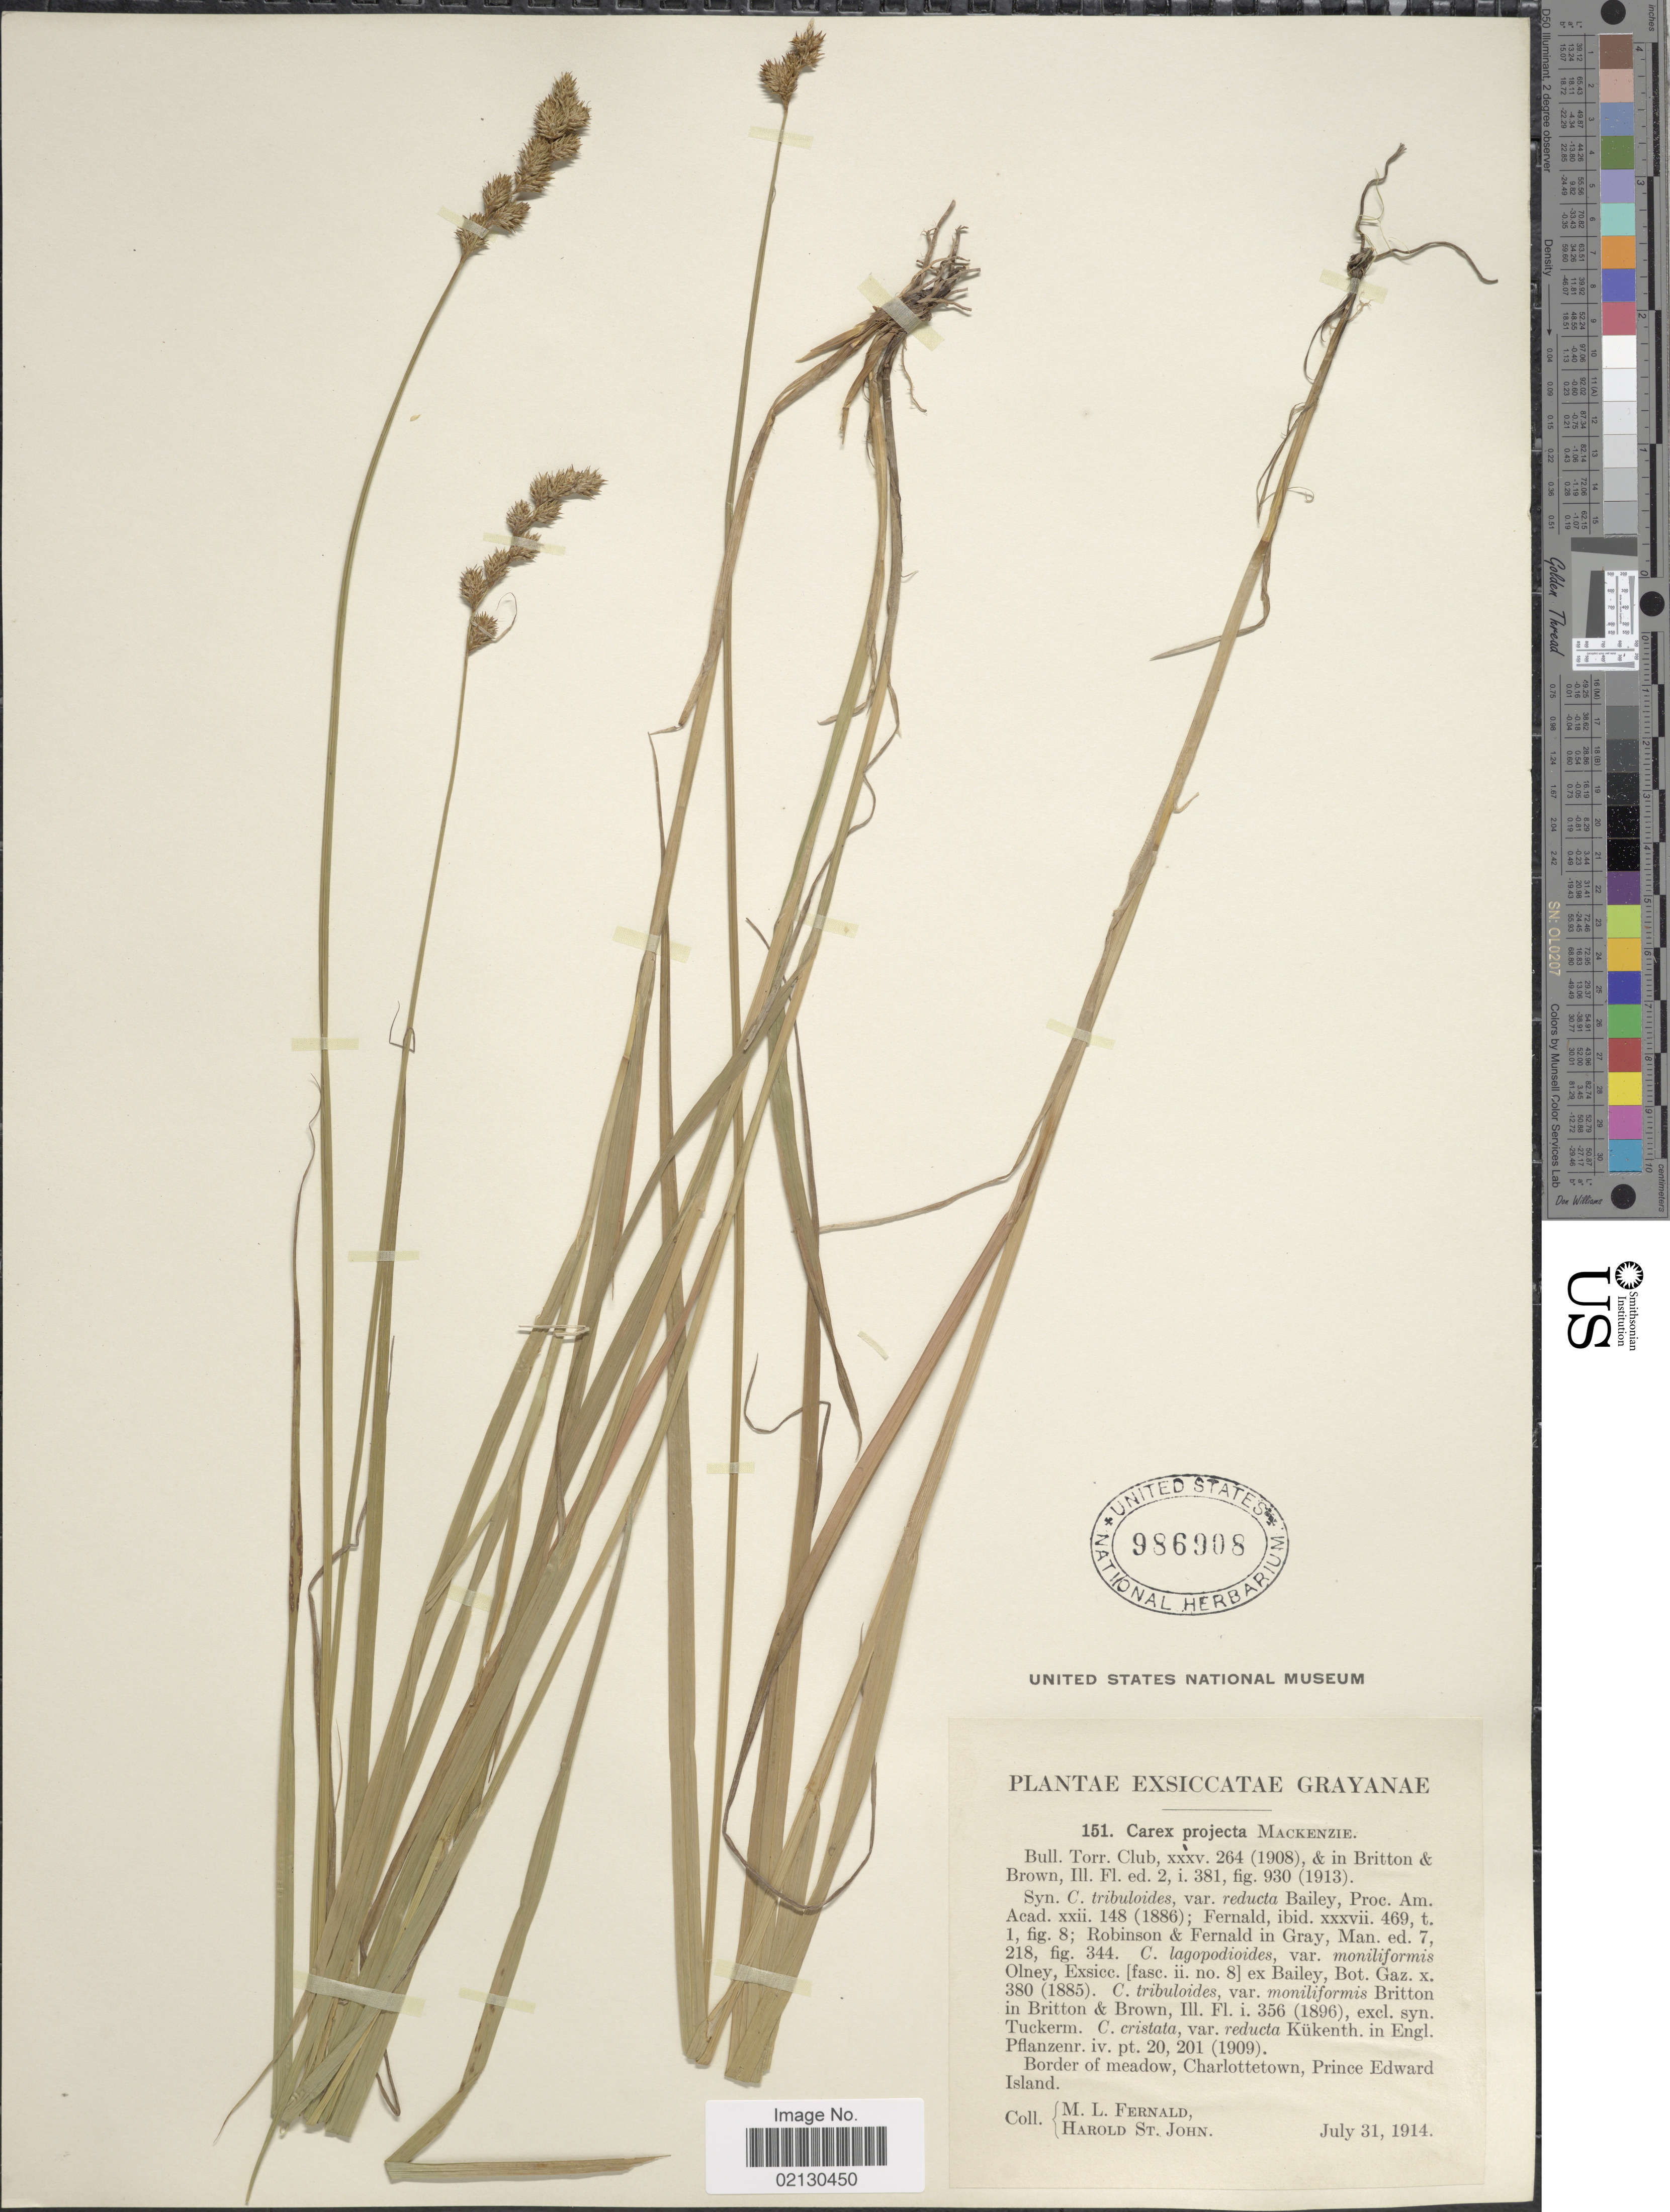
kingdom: Plantae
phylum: Tracheophyta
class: Liliopsida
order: Poales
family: Cyperaceae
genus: Carex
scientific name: Carex projecta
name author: Mack.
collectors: M. L. Fernald & H. St. John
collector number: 151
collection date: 1914-07-31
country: Canada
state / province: Prince Edward Island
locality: Charlottetown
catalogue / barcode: US 986908